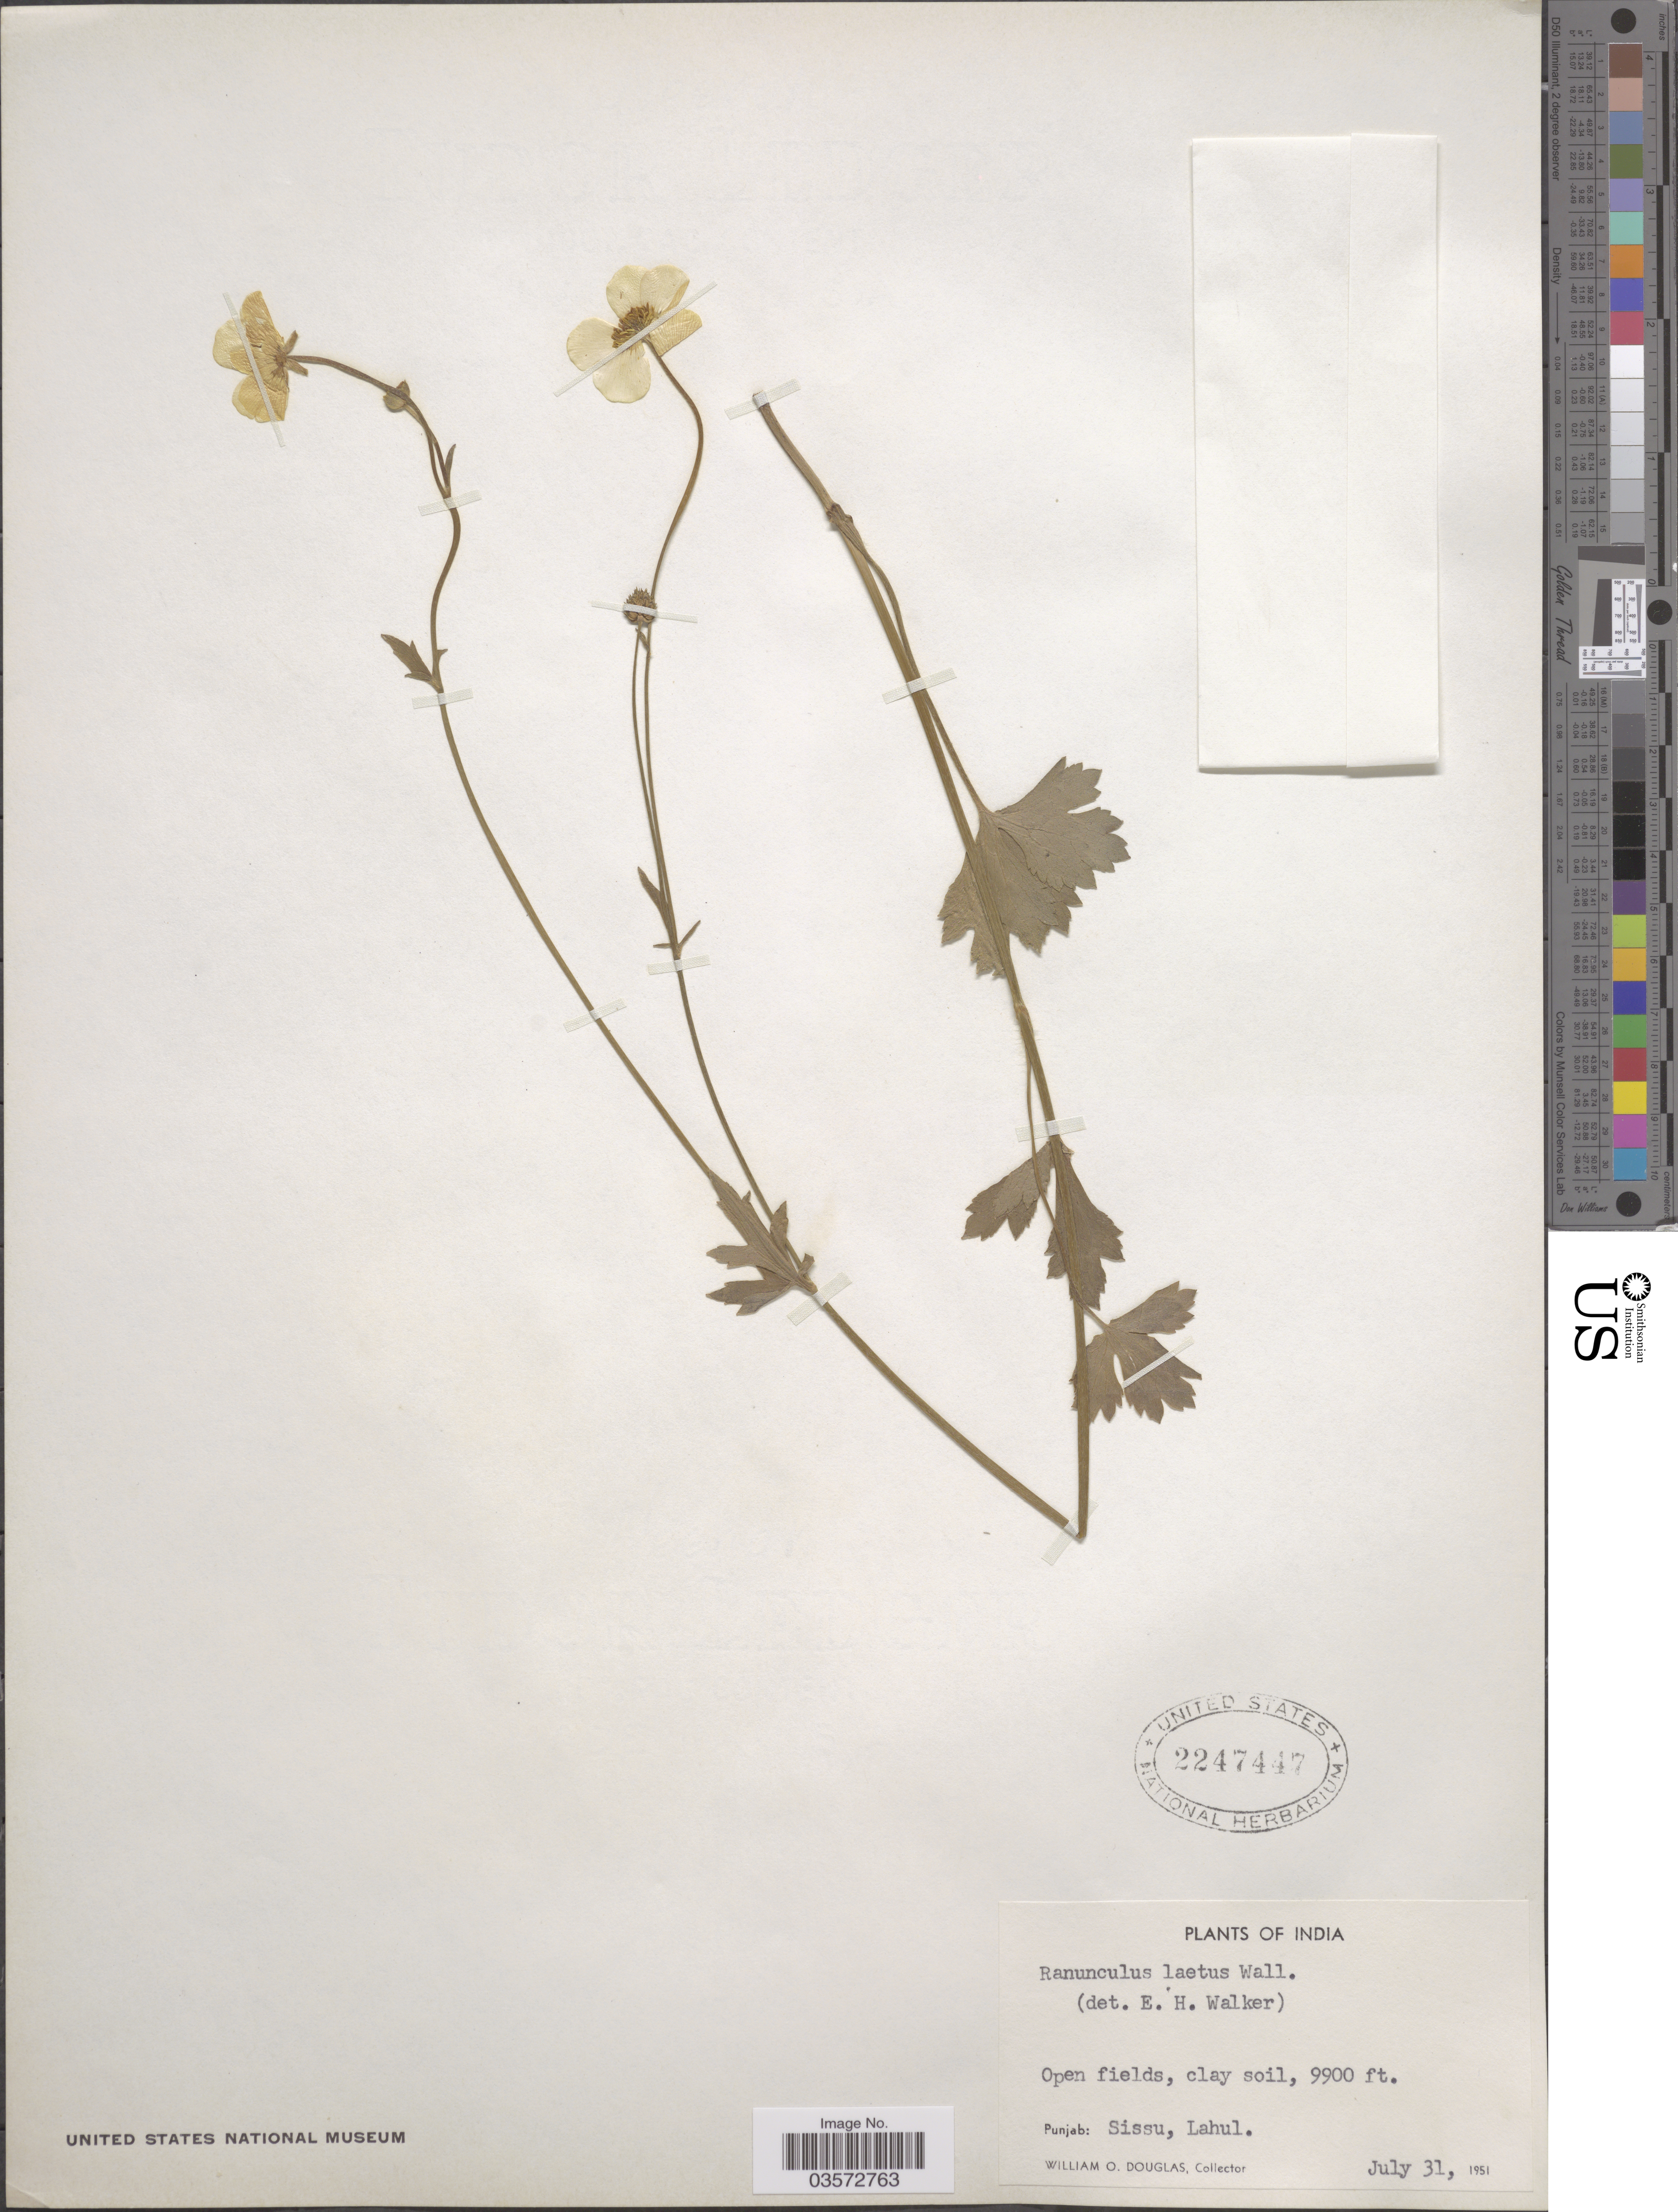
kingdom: Plantae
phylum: Tracheophyta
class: Magnoliopsida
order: Ranunculales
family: Ranunculaceae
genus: Ranunculus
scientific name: Ranunculus laetus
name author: Wall. ex Hook. f. & J.W. Thomson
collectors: W. Douglas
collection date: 1951-07-31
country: India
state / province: Punjab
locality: Punjab: Sissu, Lahul.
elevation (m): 3018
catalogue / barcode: US 2247447